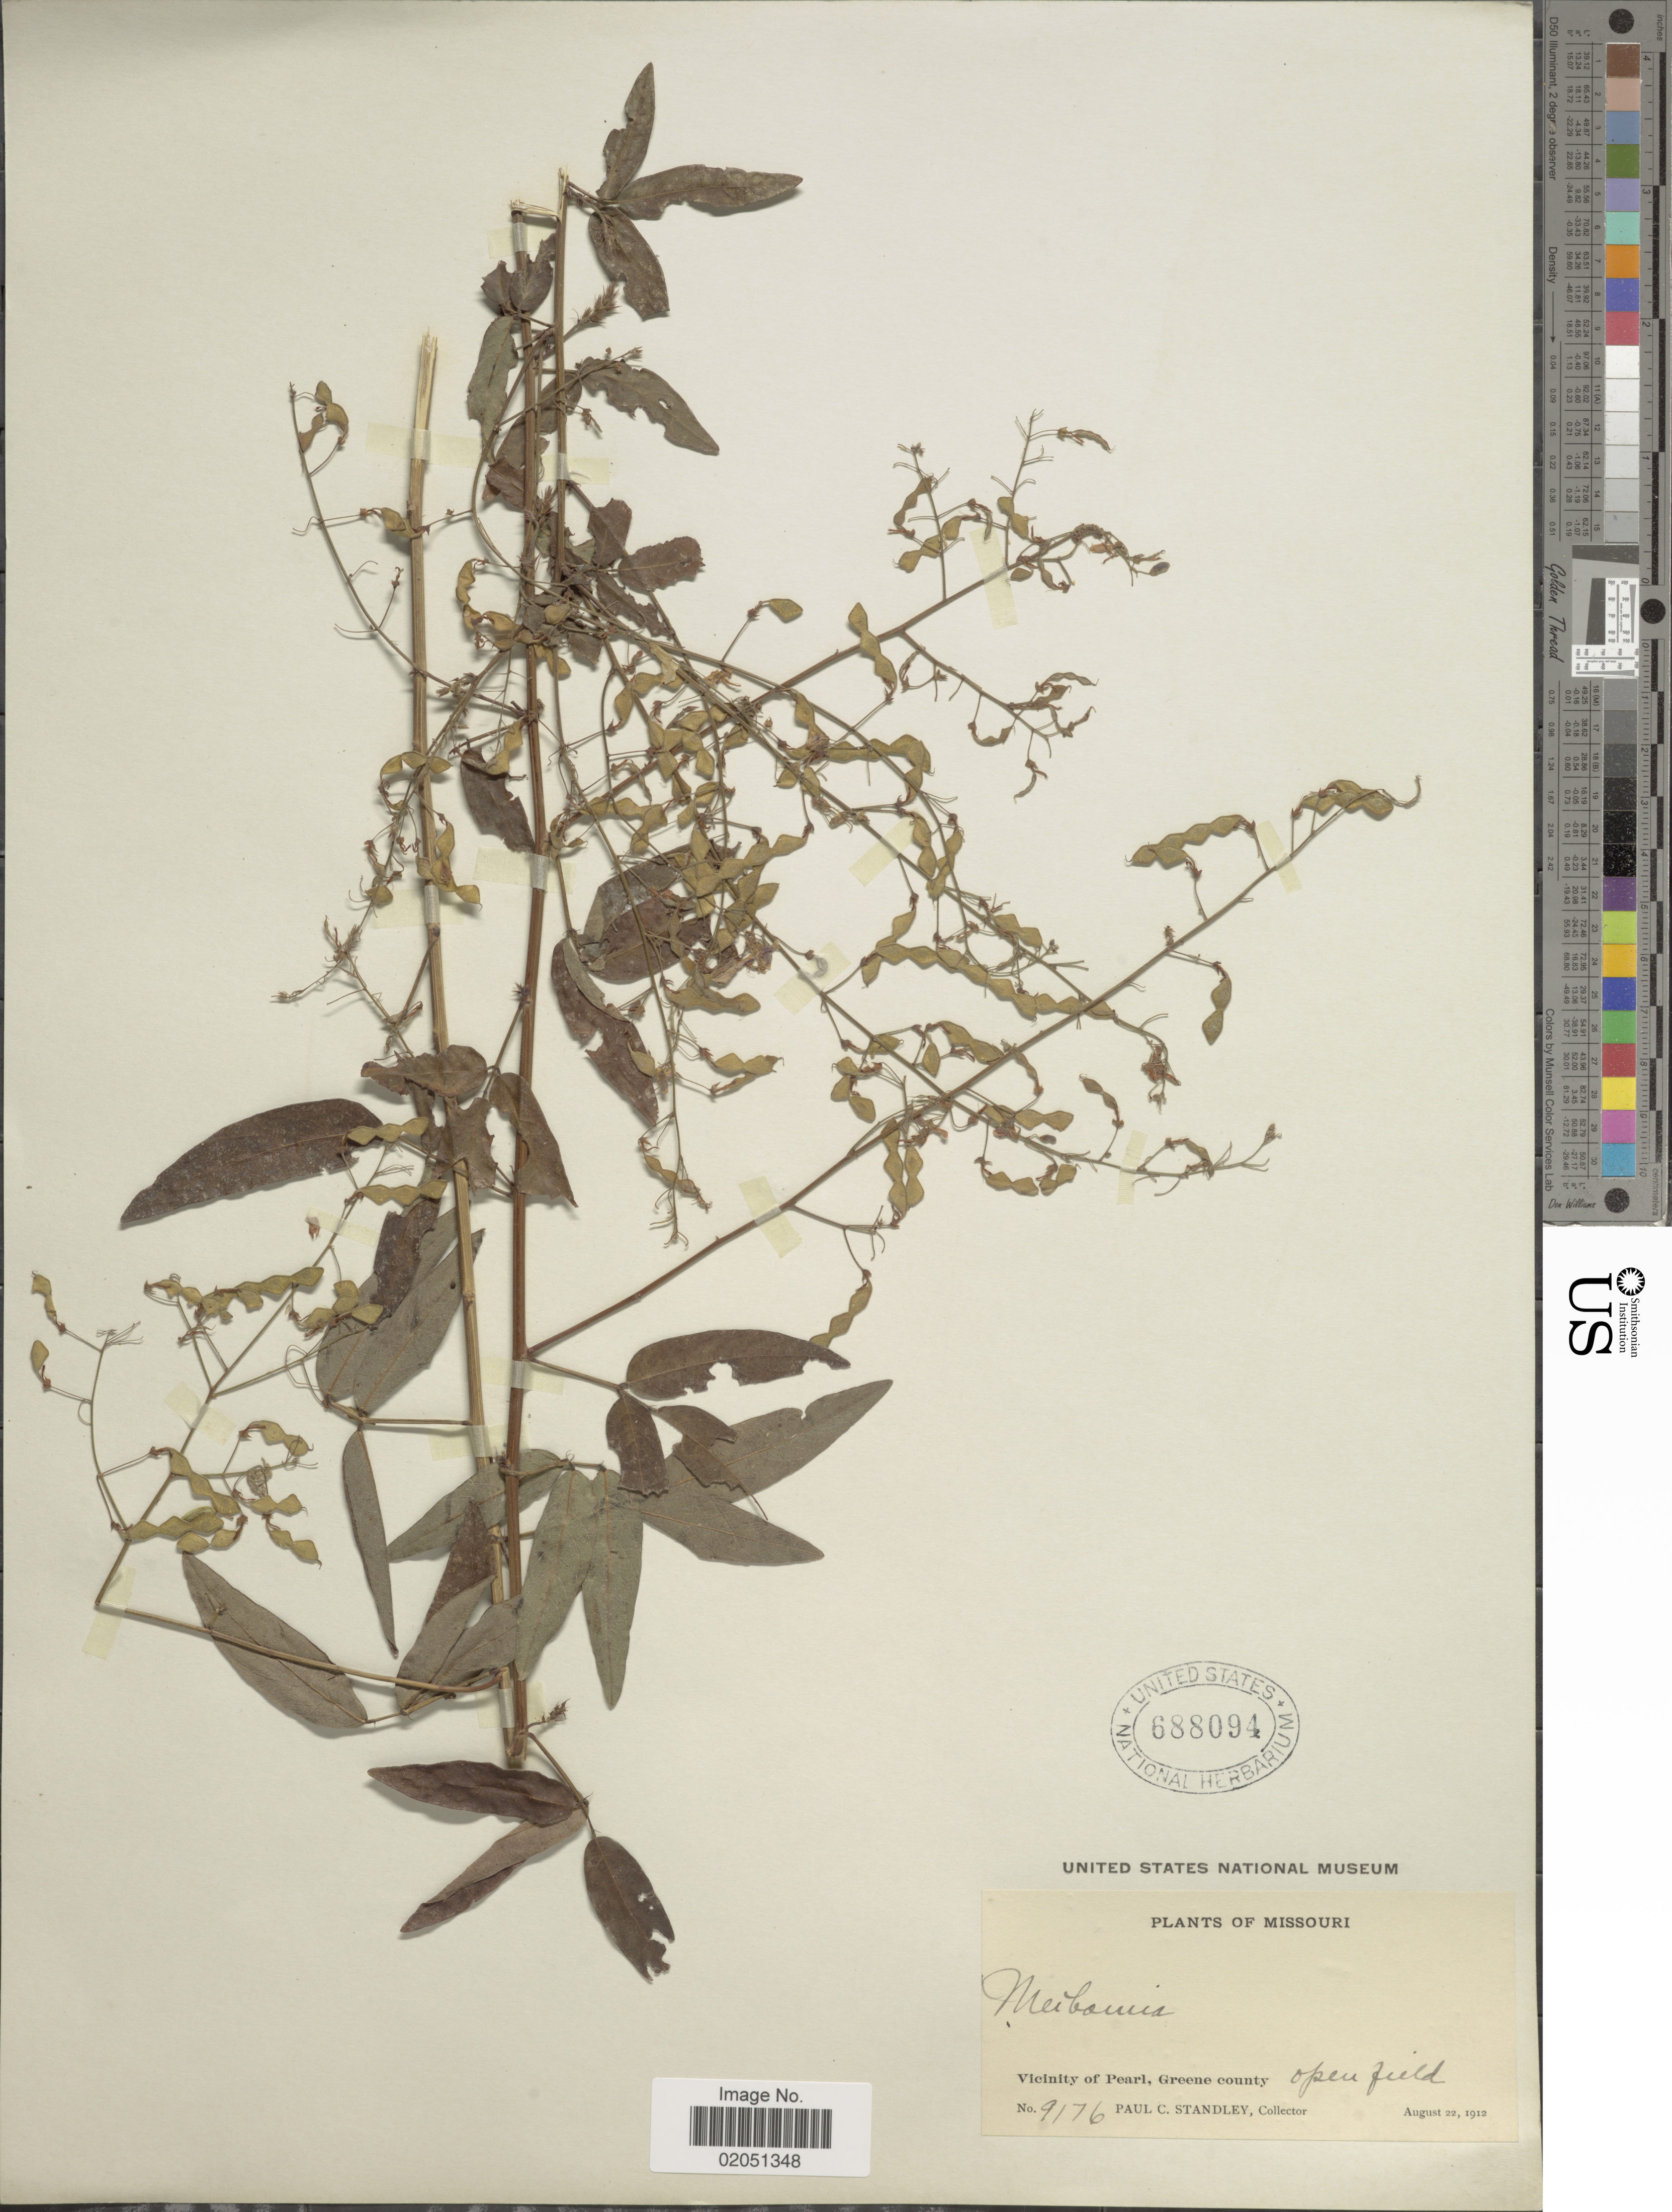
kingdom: Plantae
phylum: Tracheophyta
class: Magnoliopsida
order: Fabales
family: Fabaceae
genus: Desmodium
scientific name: Desmodium paniculatum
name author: (L.) DC.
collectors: P. C. Standley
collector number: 9176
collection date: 1912-08-22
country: United States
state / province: Missouri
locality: Vicinity of Pearle, Greene County, open field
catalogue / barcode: US 688094